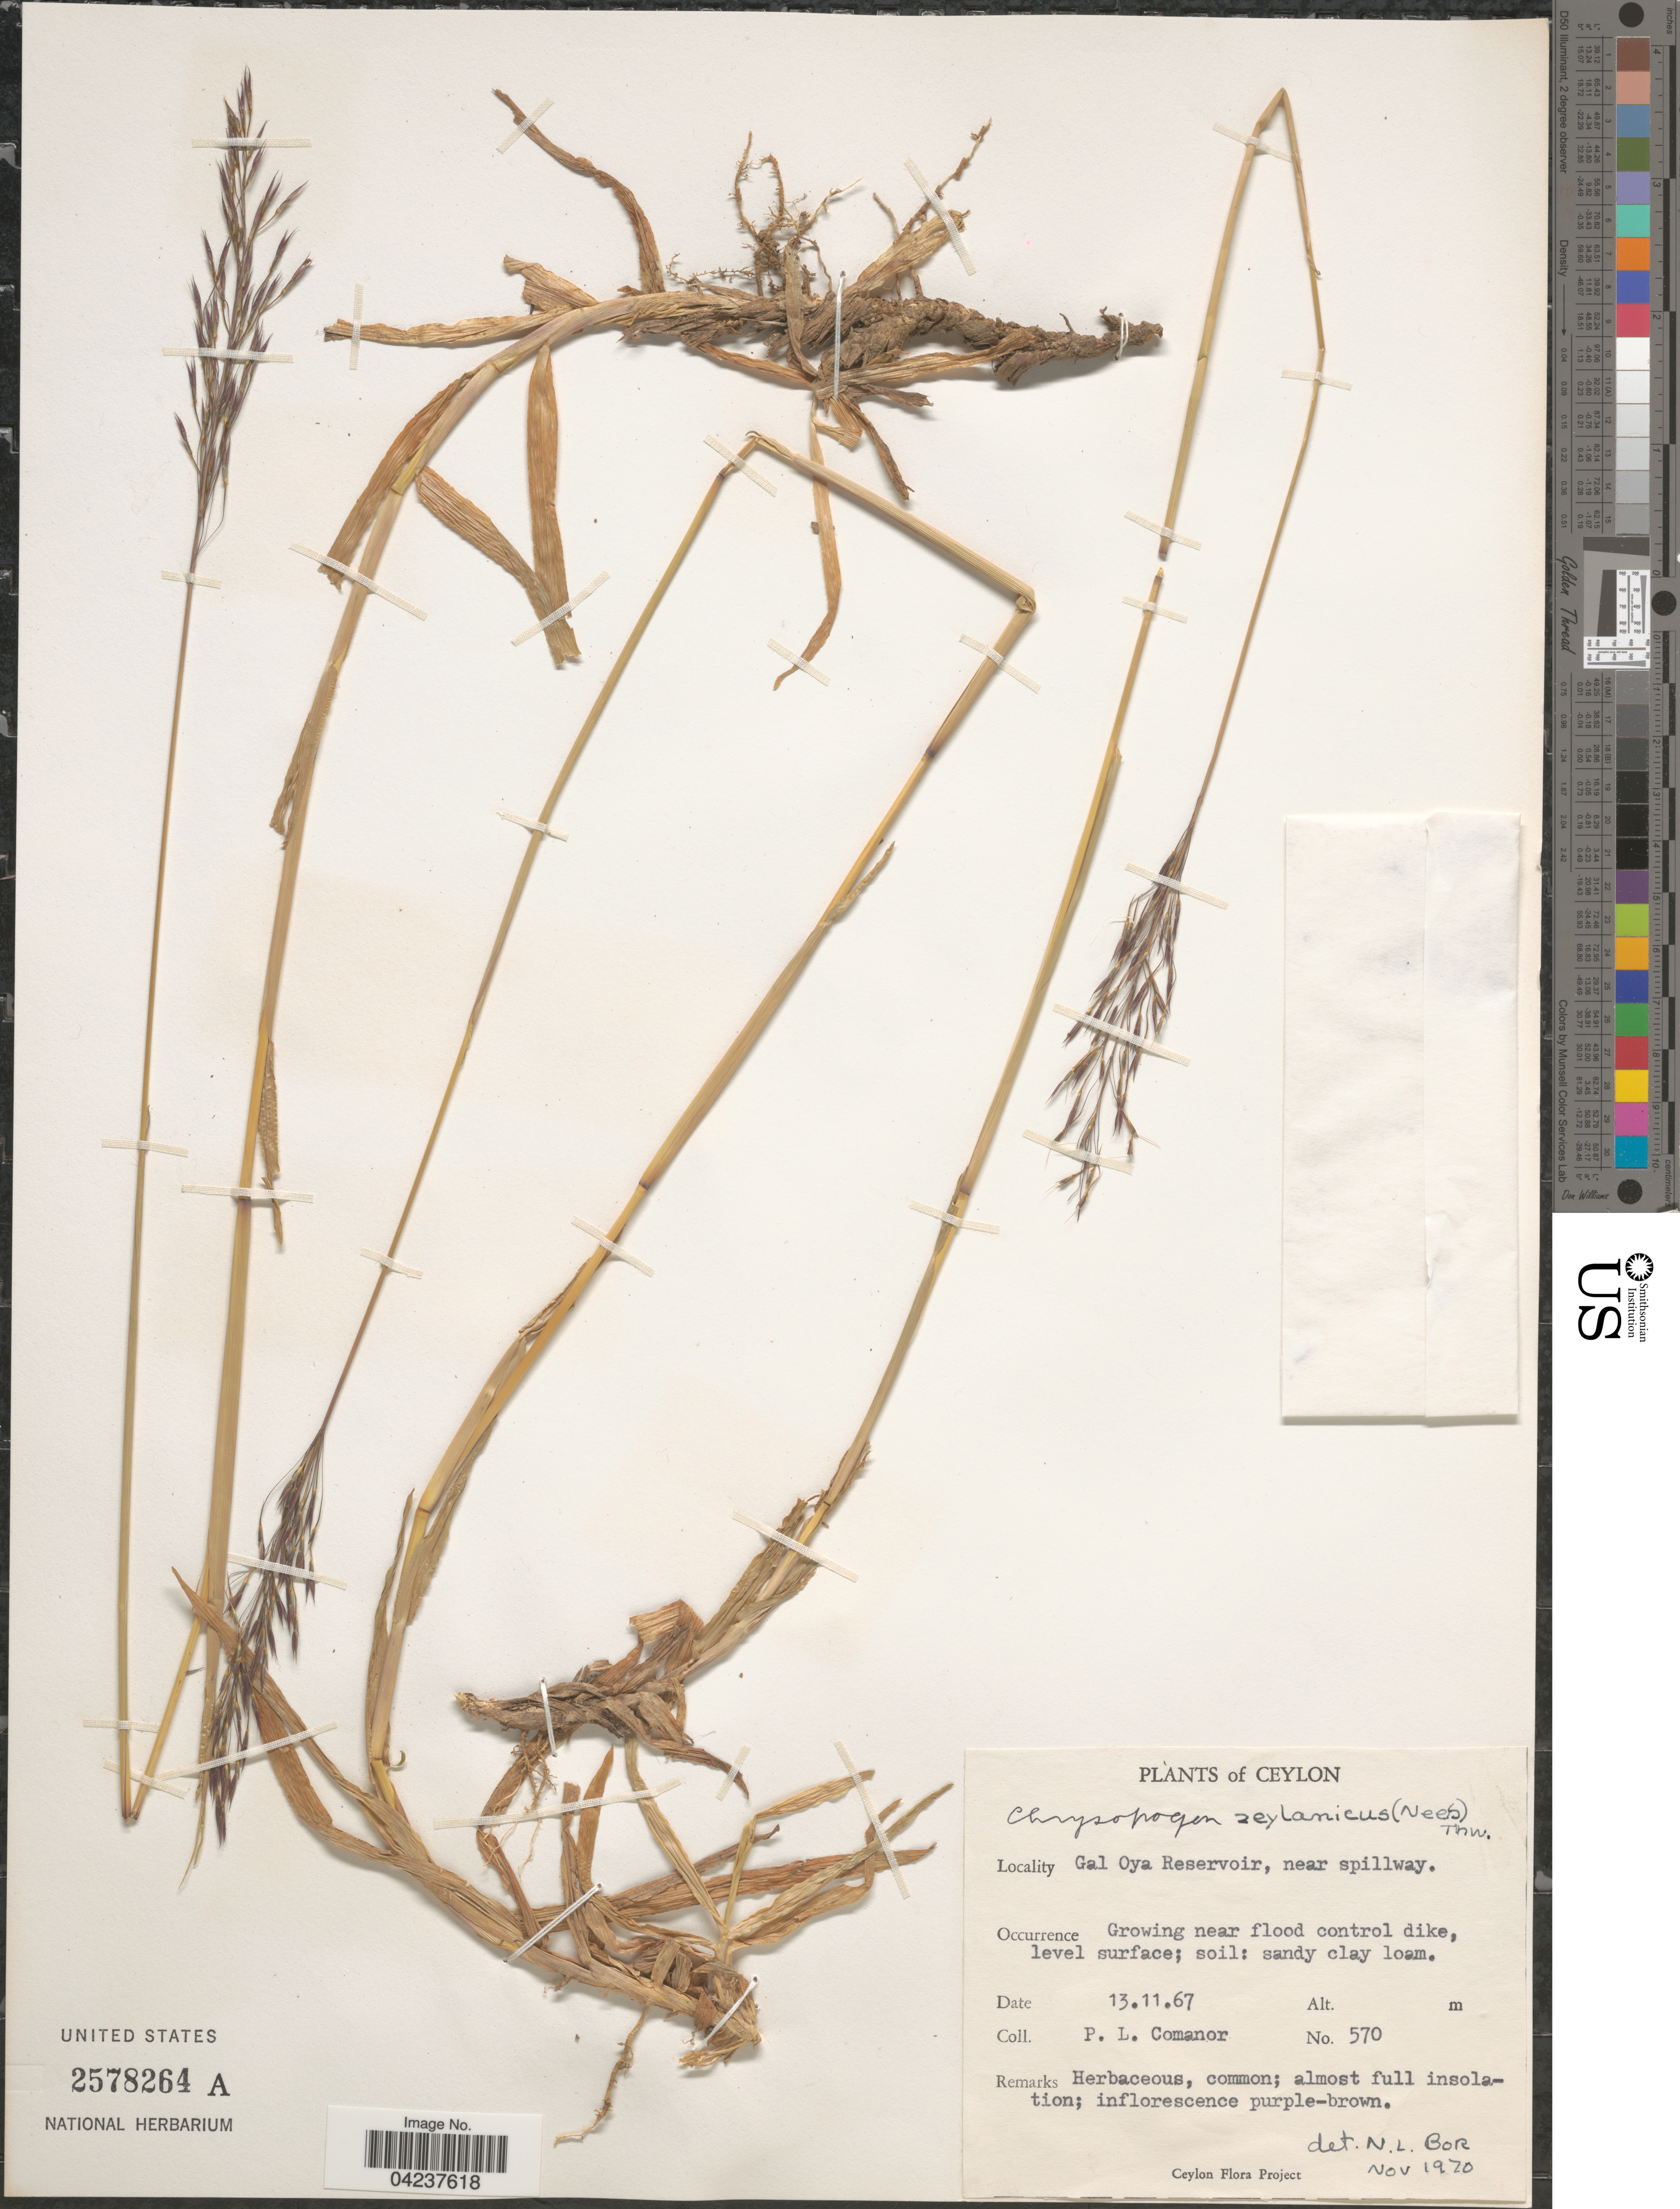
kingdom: Plantae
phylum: Tracheophyta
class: Liliopsida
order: Poales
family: Poaceae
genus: Chrysopogon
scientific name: Chrysopogon nodulibarbis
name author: (Hochst. ex Steud.) Henr.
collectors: P. Comanor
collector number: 570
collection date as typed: Transcribed d/m/y: 13/11/67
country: Sri Lanka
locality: Ceylon. Gal Oya Reservoir, near spillway.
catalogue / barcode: US 2578264A